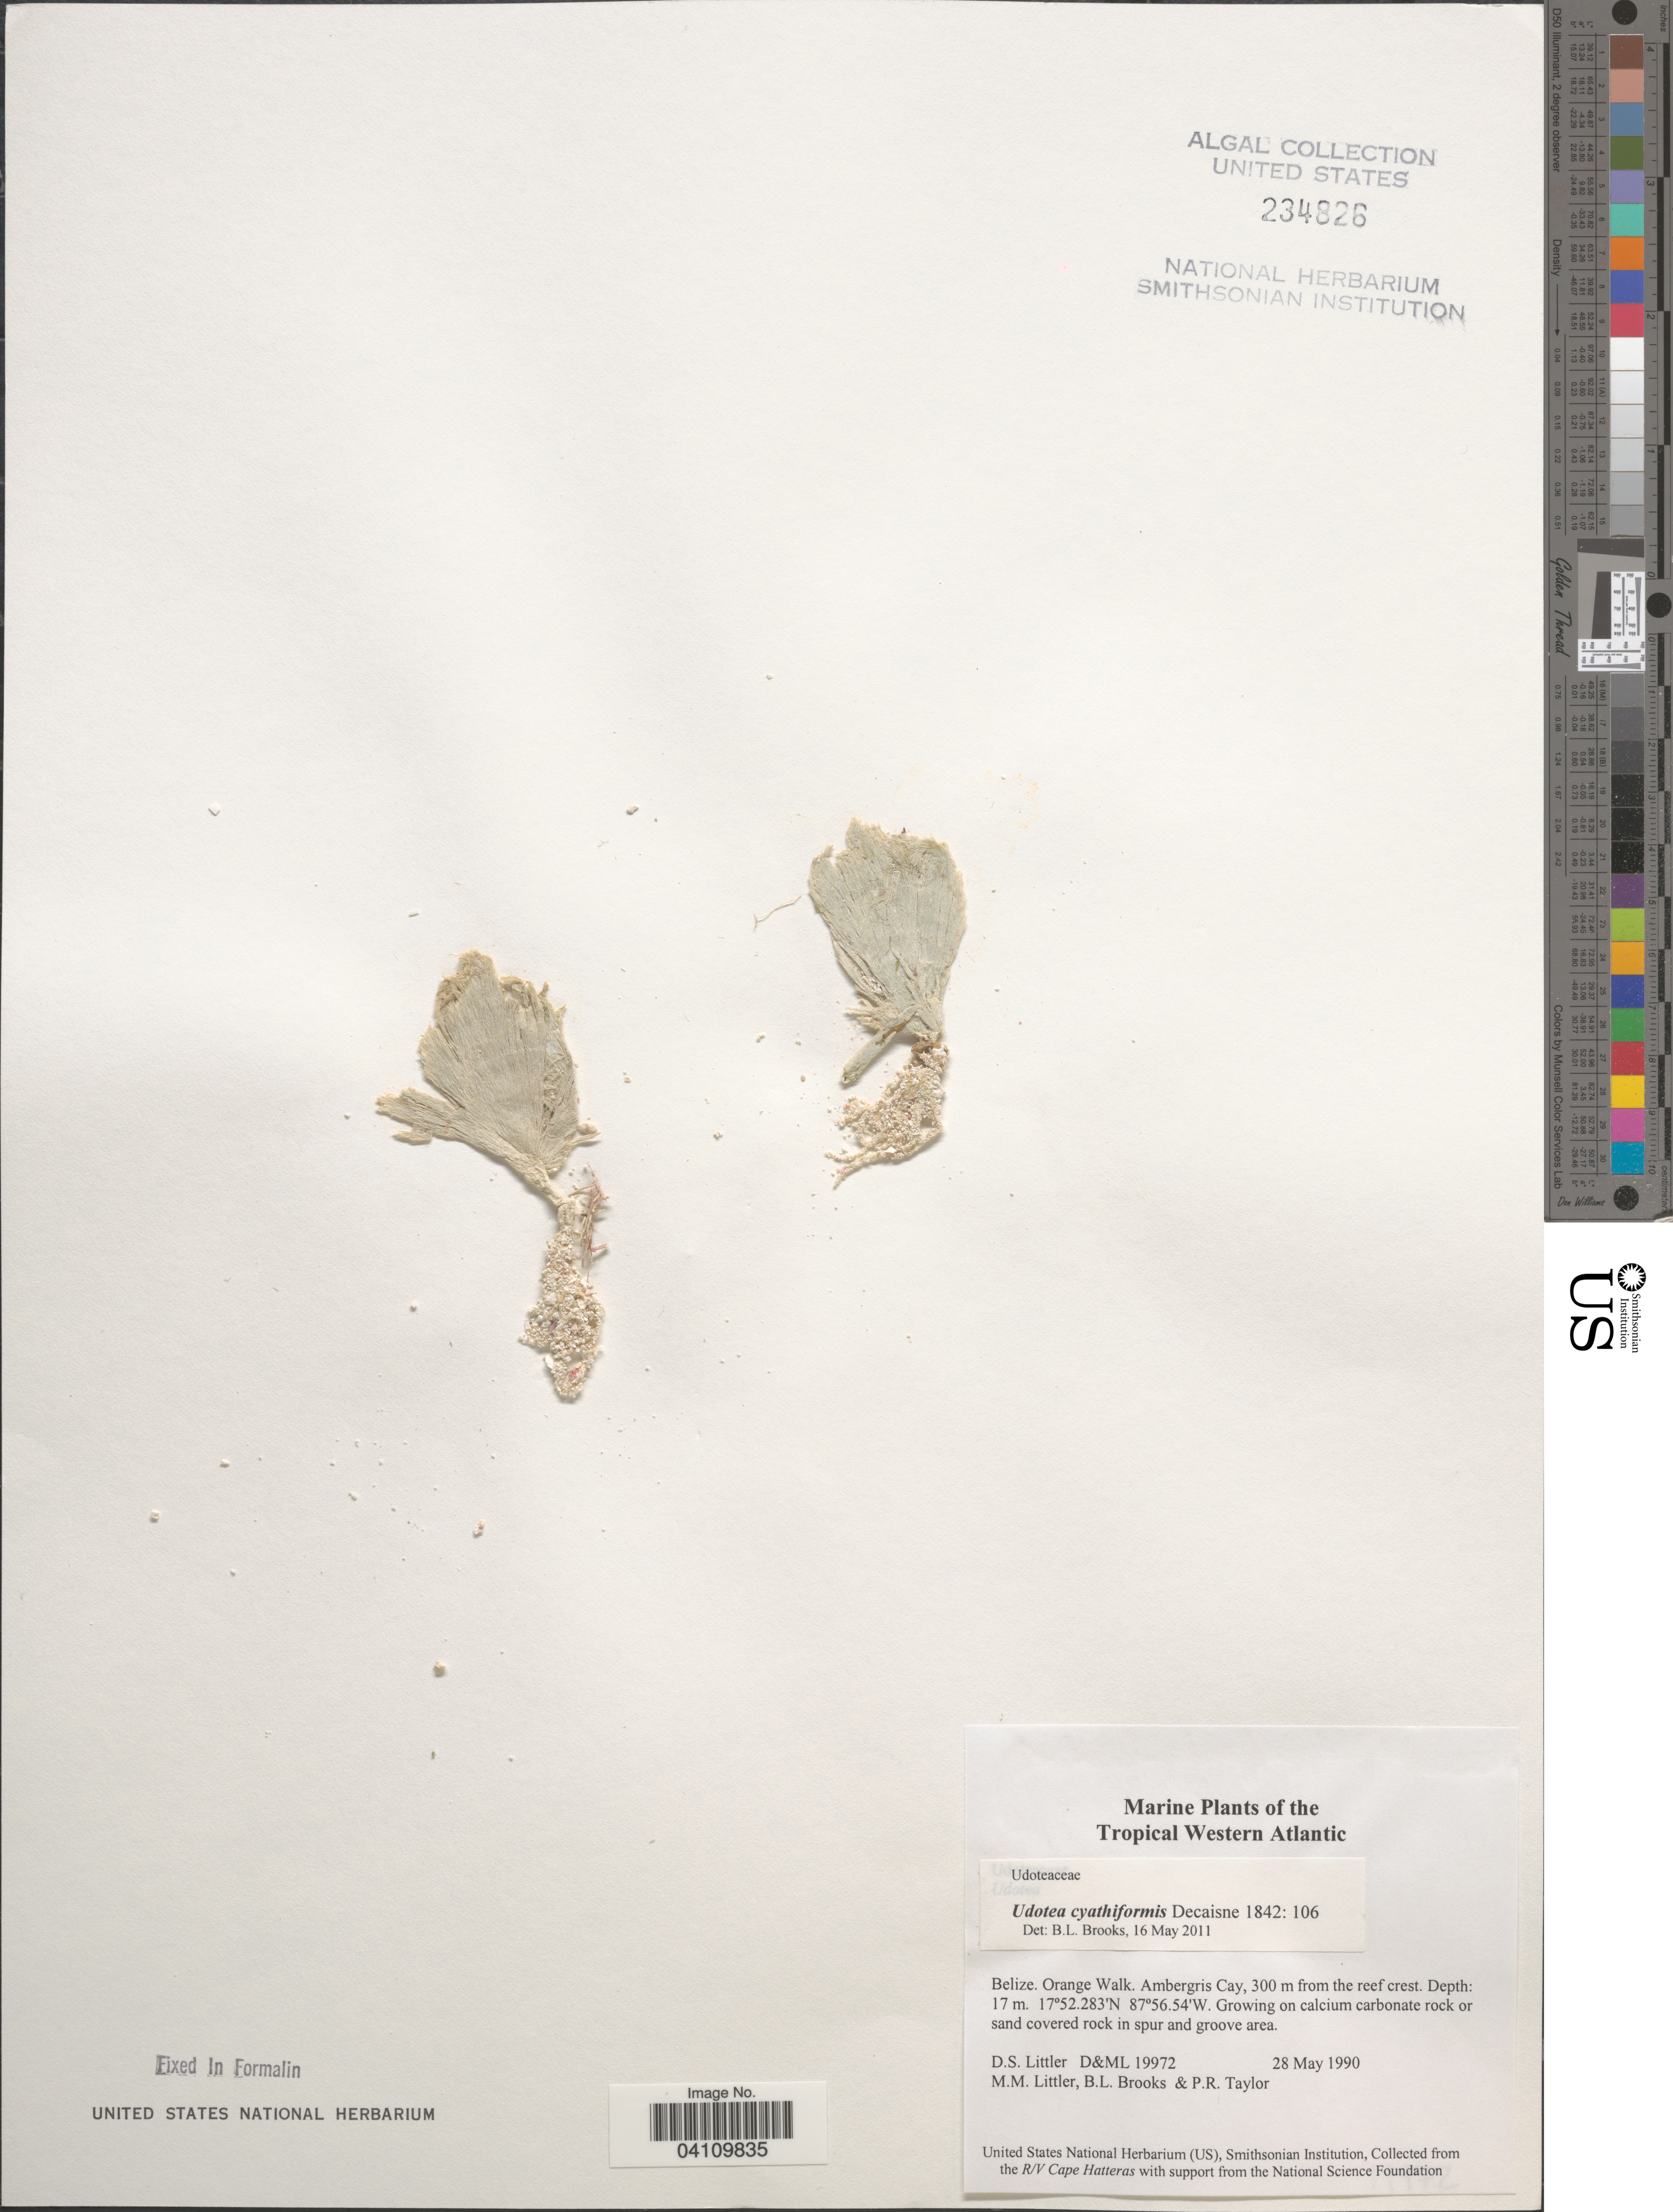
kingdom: Plantae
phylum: Chlorophyta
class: Ulvophyceae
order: Bryopsidales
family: Udoteaceae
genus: Udotea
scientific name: Udotea cyathiformis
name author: Decne.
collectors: D. S. Littler, B. Brooks & P. R. Taylor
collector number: D&ML 19972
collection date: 1990-05-28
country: Belize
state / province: Orange Walk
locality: Tropical Western Atlantic. Ambergris Cay, 300 m from the reef crest.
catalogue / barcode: US 234826